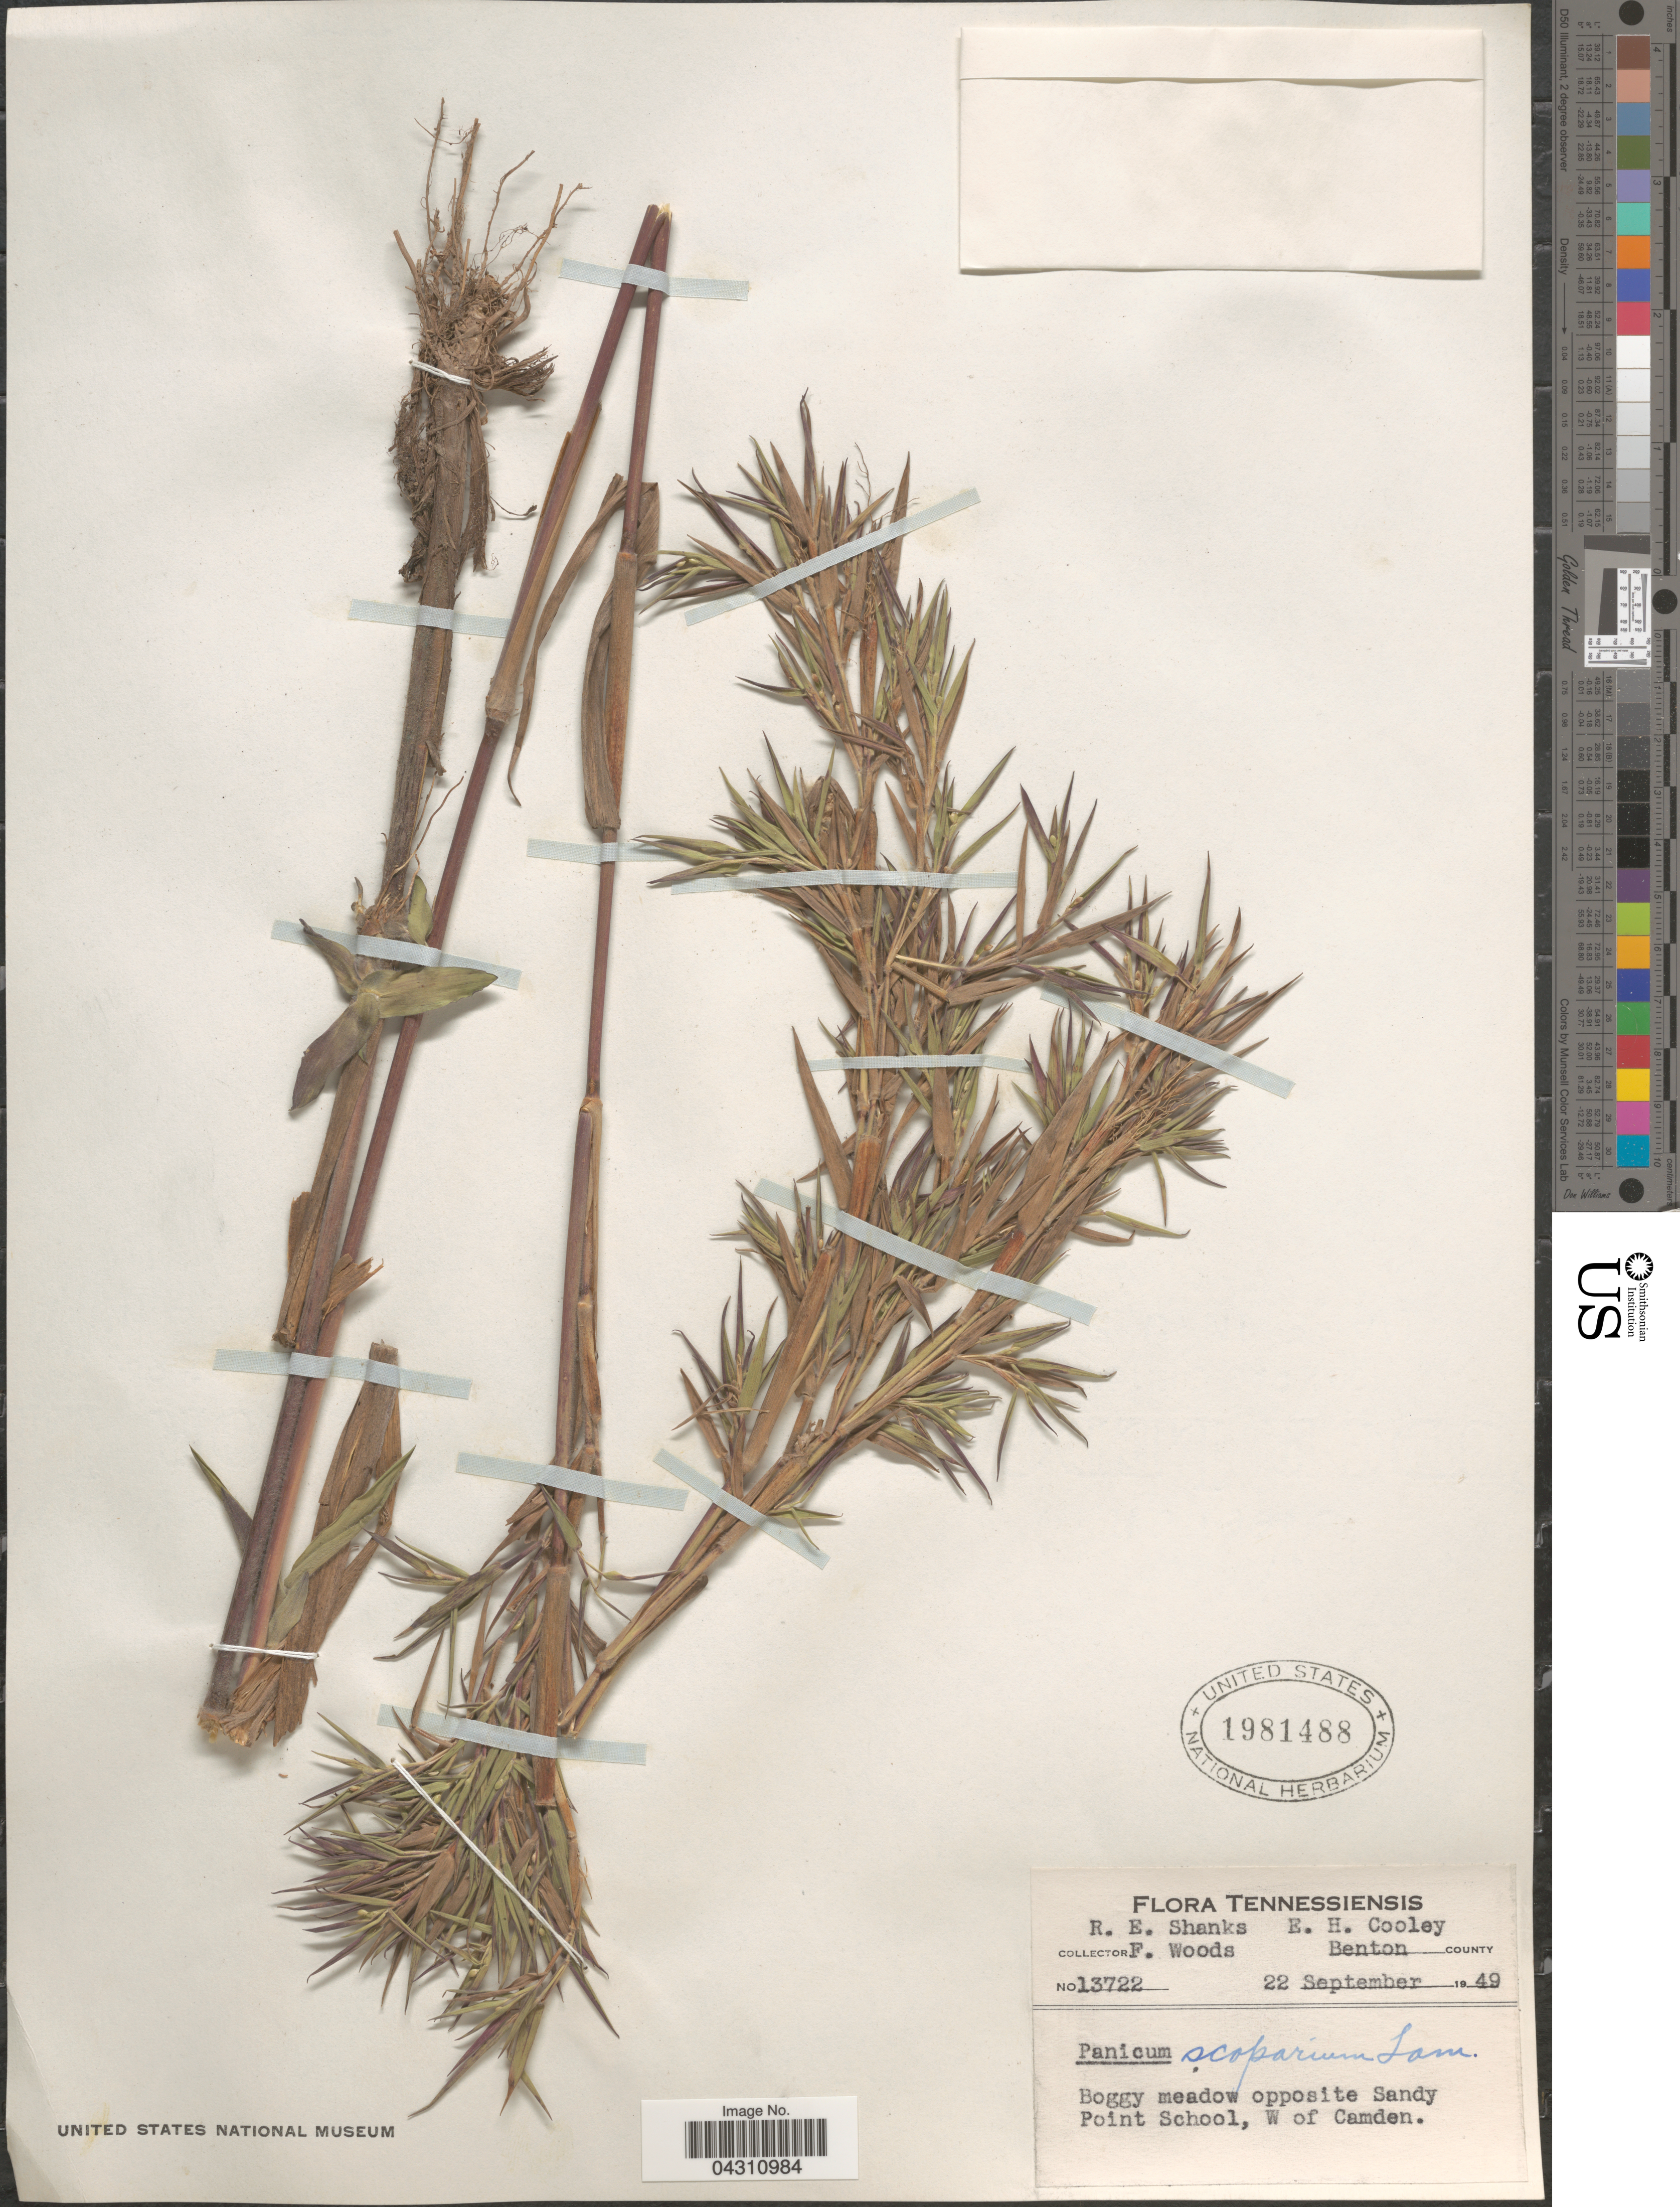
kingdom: Plantae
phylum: Tracheophyta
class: Liliopsida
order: Poales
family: Poaceae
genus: Dichanthelium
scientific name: Dichanthelium scoparium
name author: (Lam.) Gould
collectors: R. Shanks, E. H. Cooley & F. Woods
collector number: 13722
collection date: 1949-09-22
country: United States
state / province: Tennessee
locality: Tennessiensis. Benton County. Boggy meadow opposite Sandy Point School, W of Camden.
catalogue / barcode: US 1981488